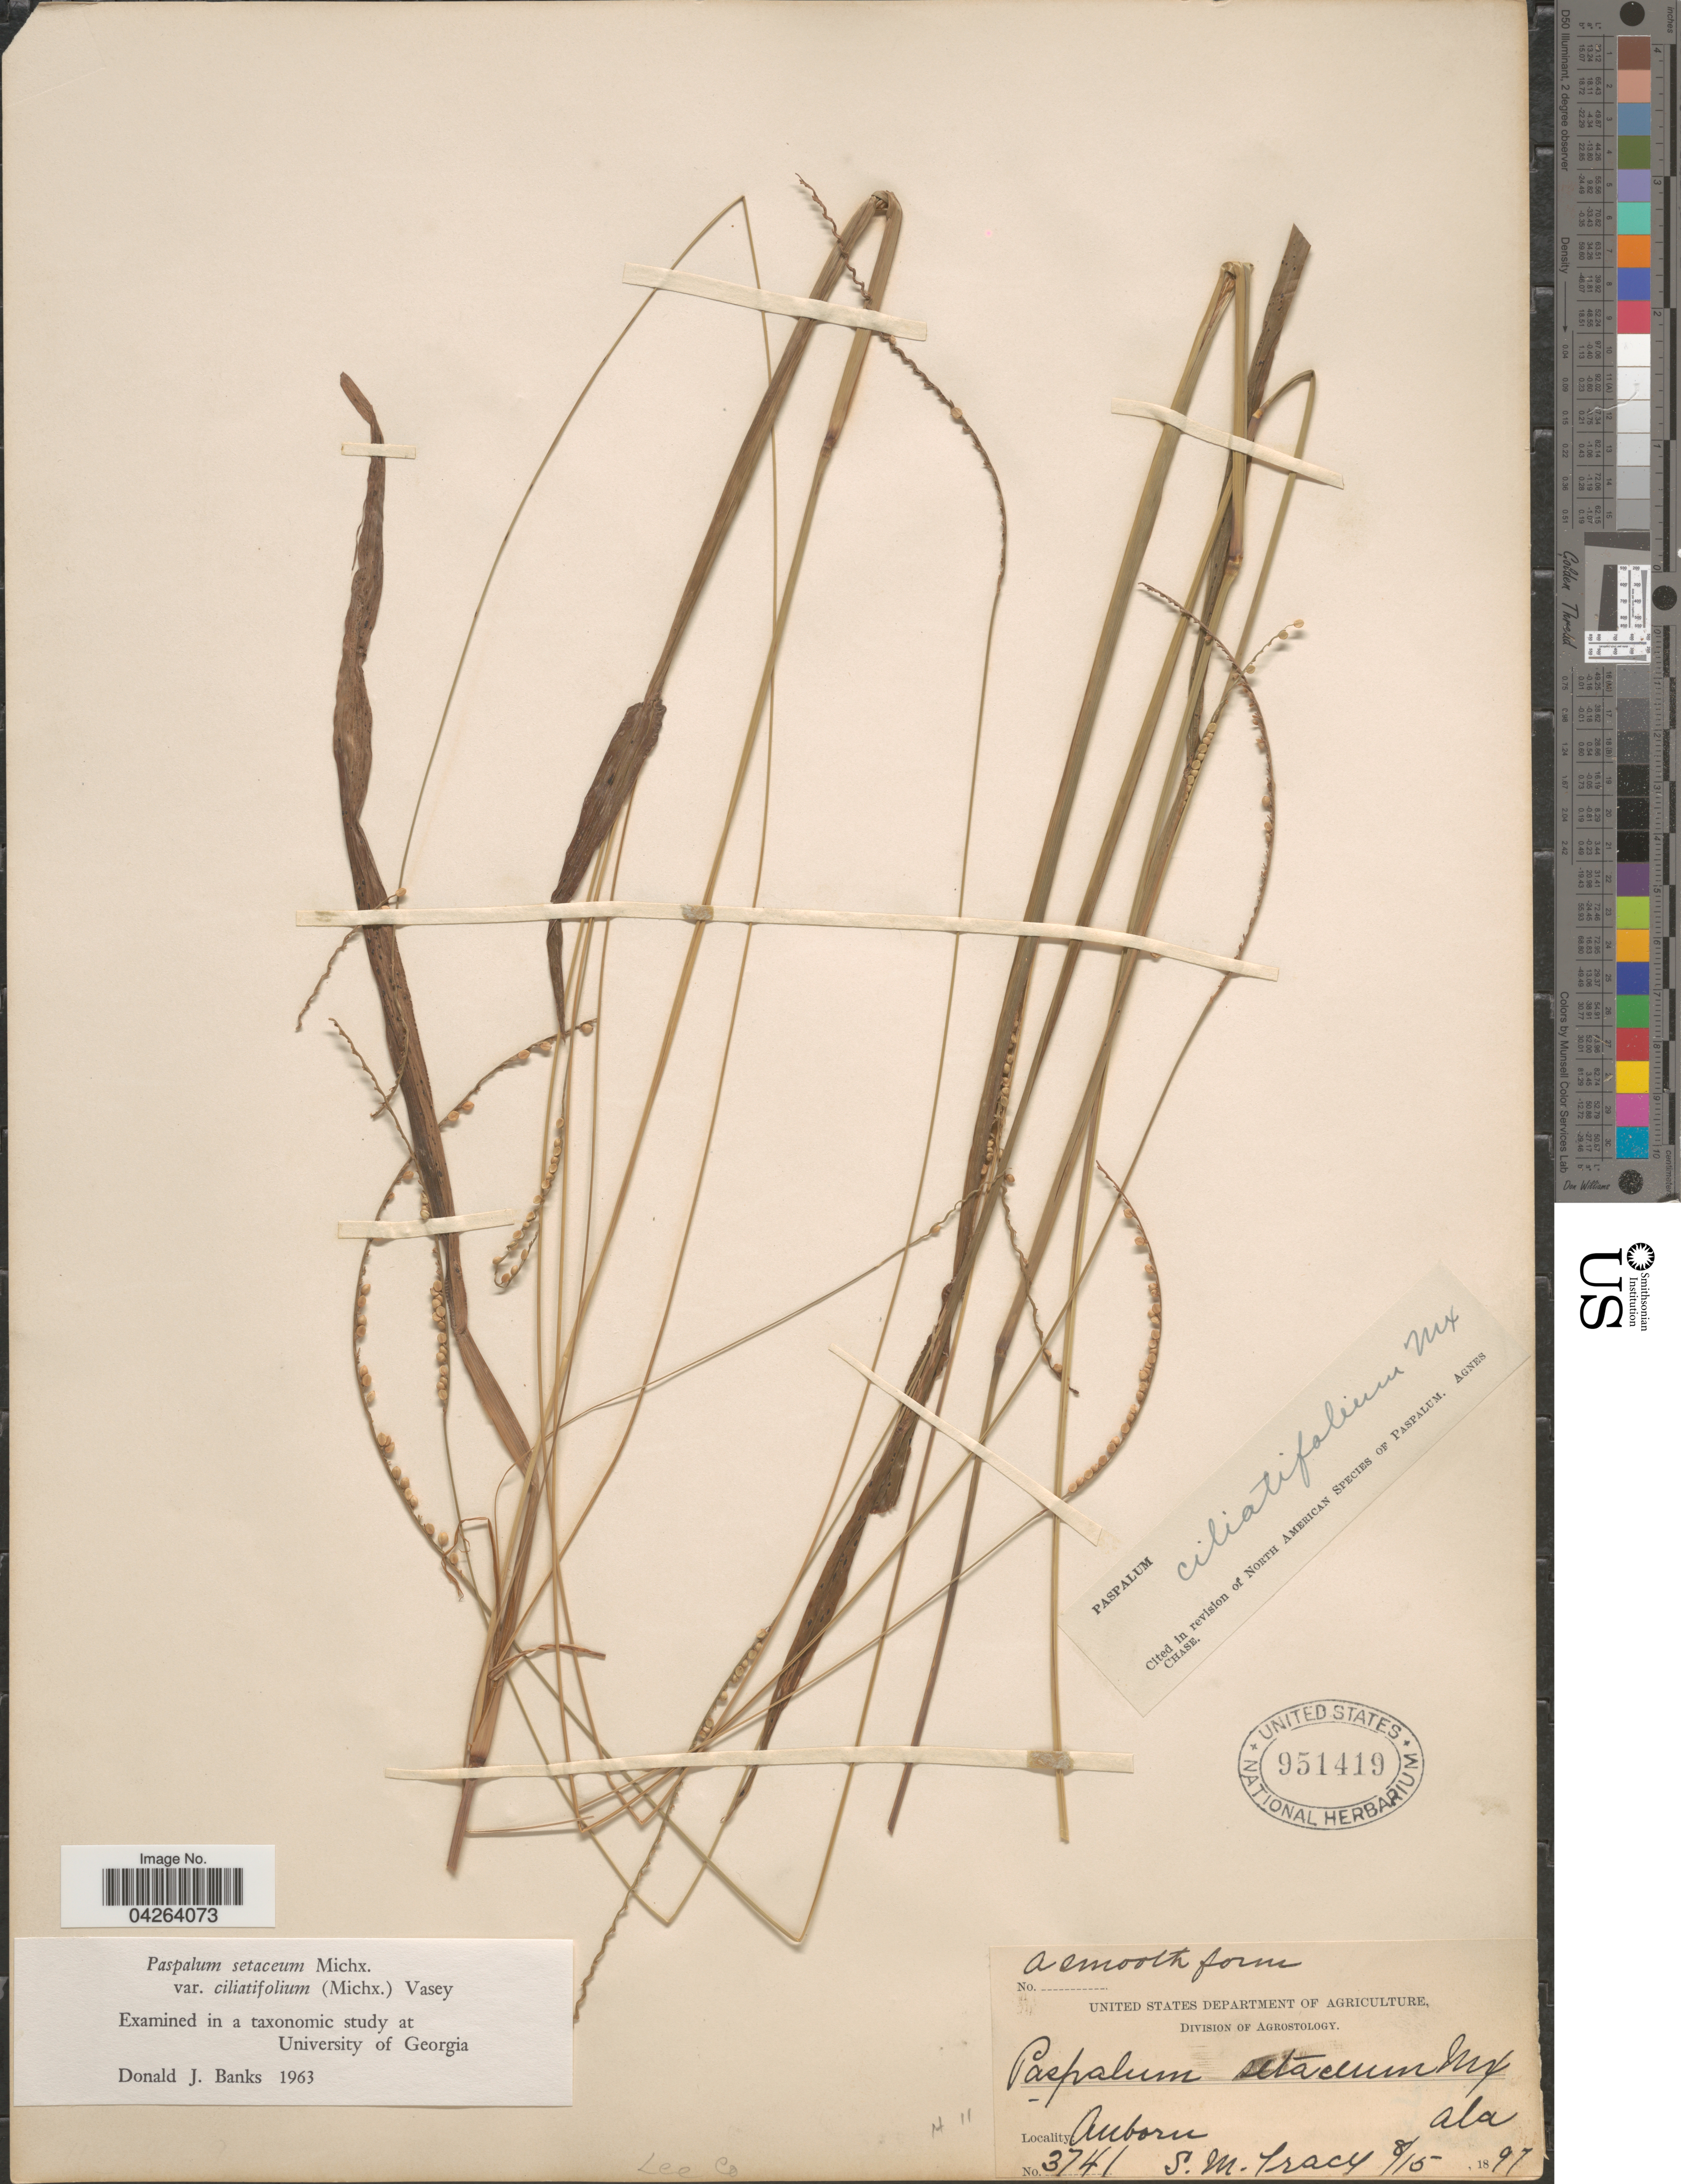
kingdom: Plantae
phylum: Tracheophyta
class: Liliopsida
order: Poales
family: Poaceae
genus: Paspalum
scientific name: Paspalum setaceum var. ciliatifolium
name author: (Michx.) Vasey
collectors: S. M. Tracy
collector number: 3741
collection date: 1897-08-15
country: United States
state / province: Alabama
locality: Auborn. Lee Co.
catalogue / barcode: US 951419